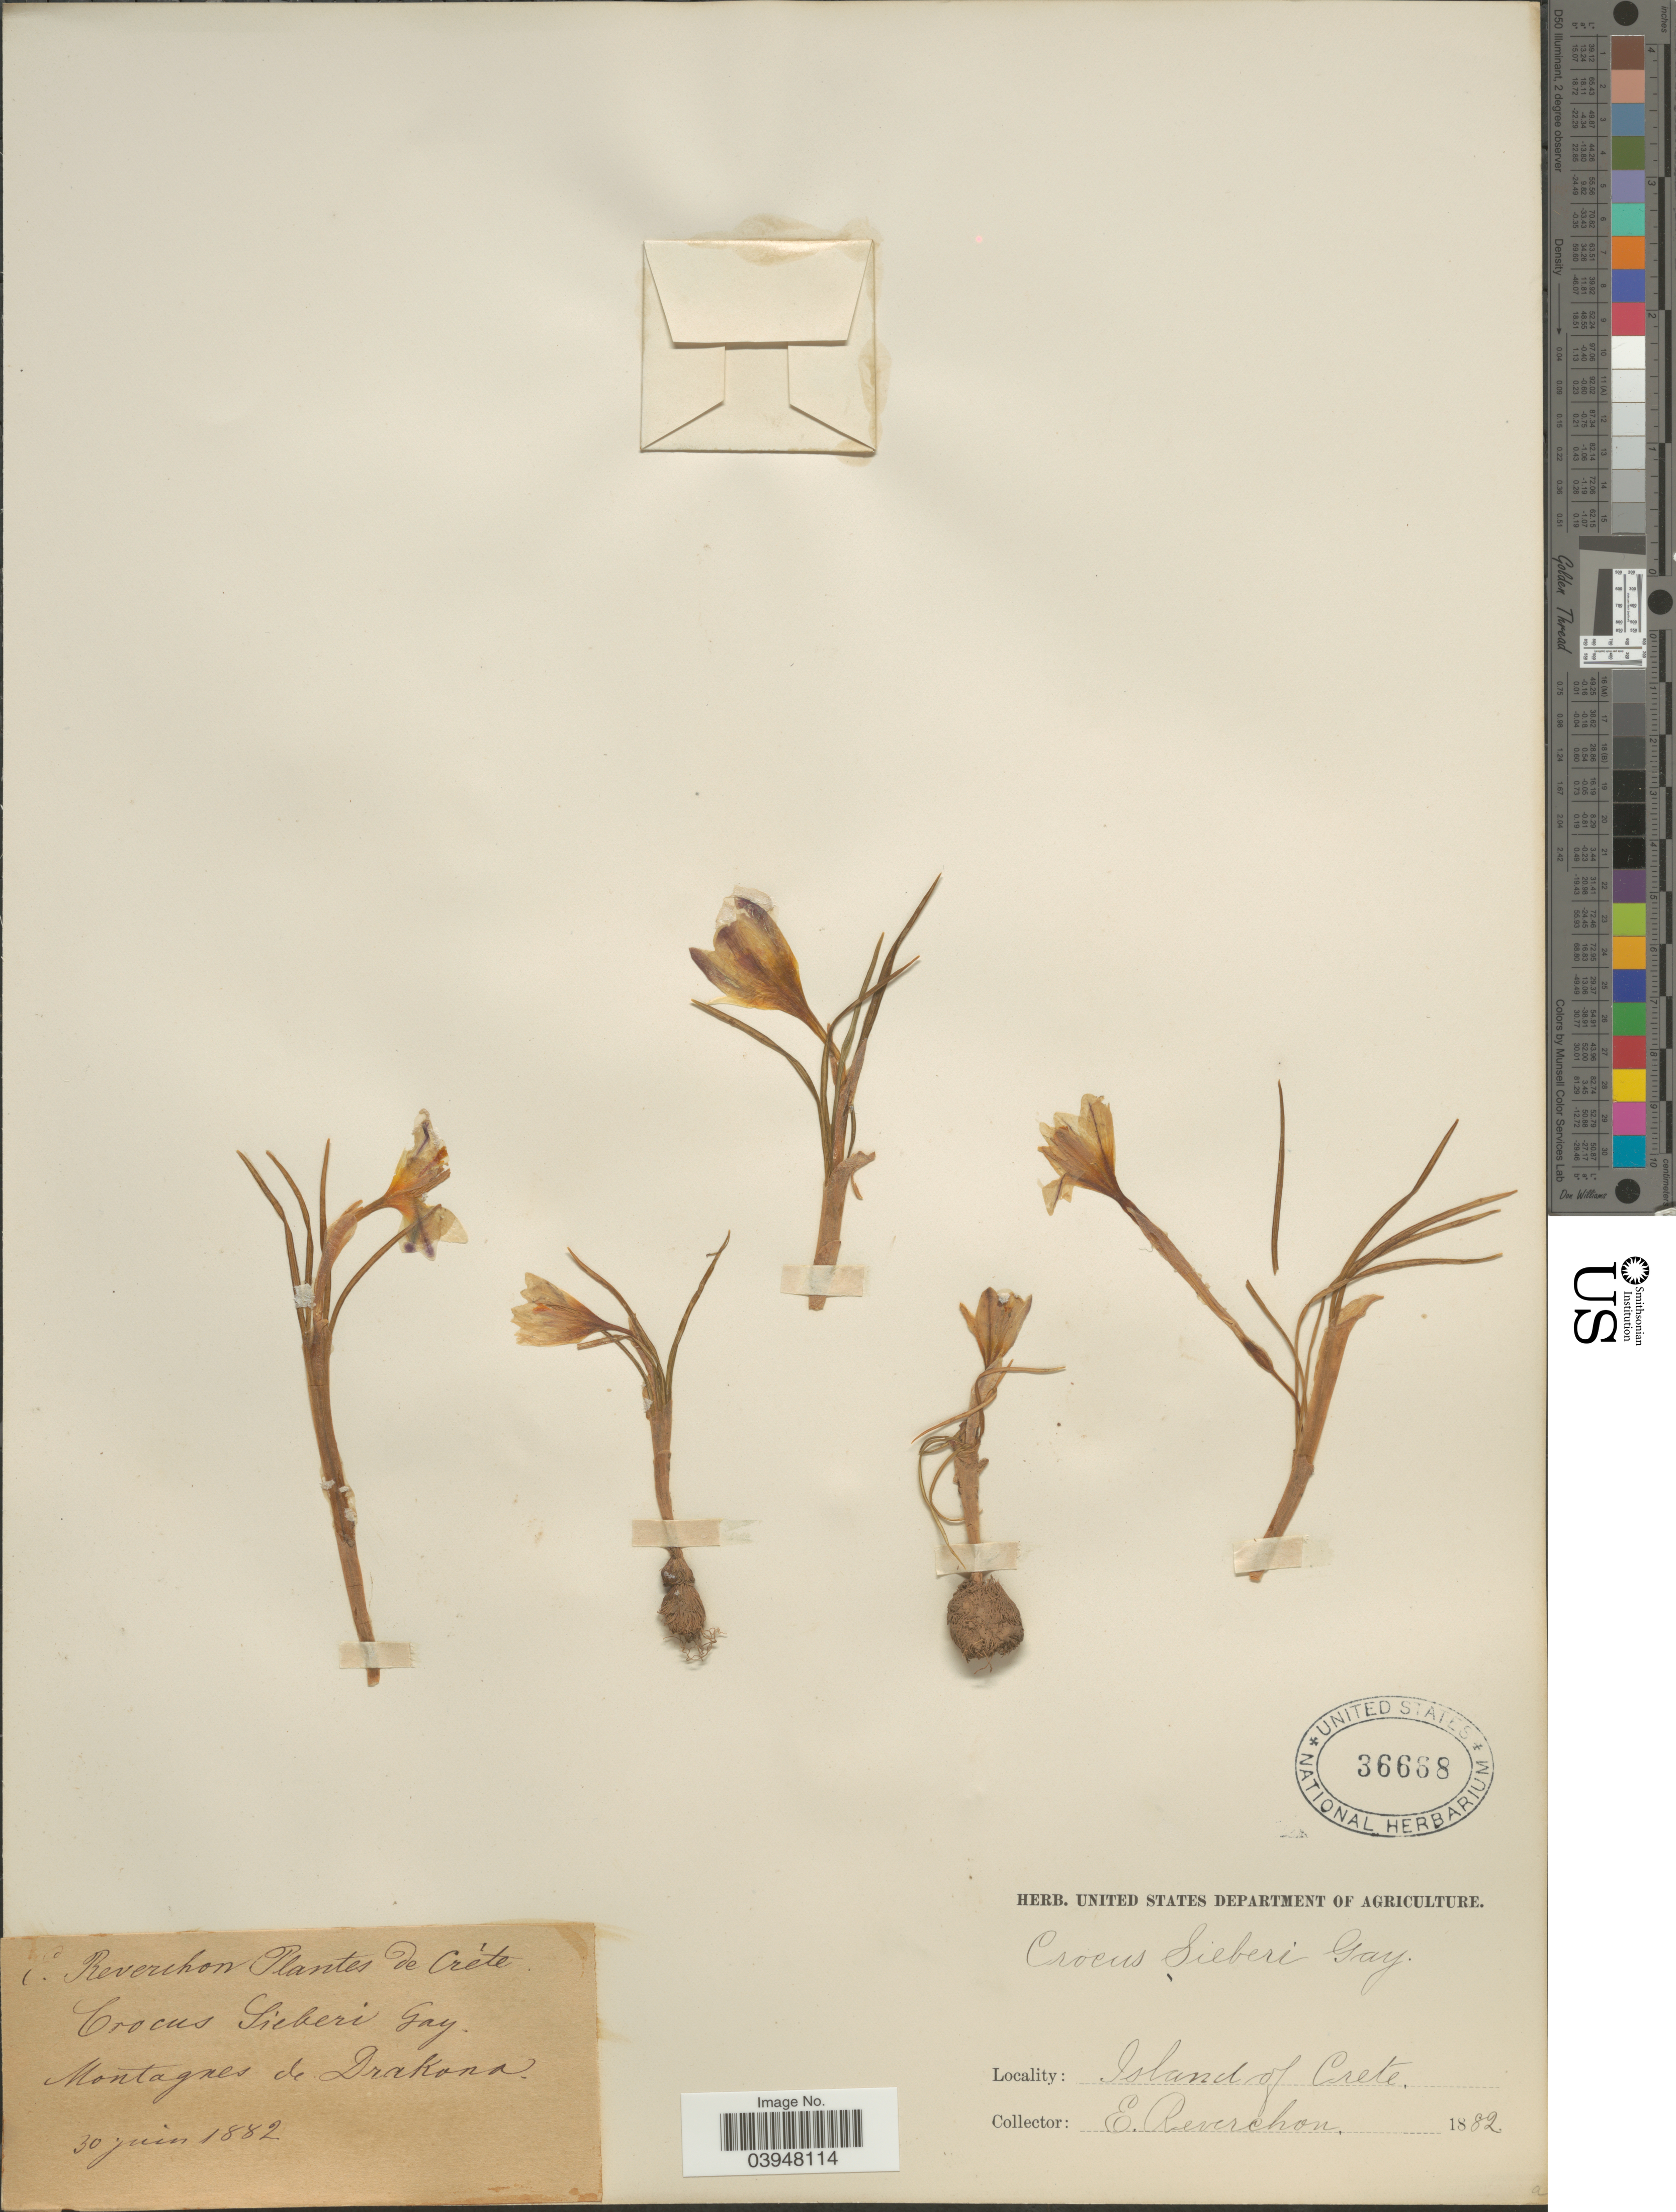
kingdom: Plantae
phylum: Tracheophyta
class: Liliopsida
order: Asparagales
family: Iridaceae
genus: Crocus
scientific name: Crocus sieberi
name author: J. Gay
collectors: E. Reverchon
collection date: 1882-06-30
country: Greece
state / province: Crete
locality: Créte. Montagnes de Drakona. Island of Crete.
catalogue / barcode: US 36668